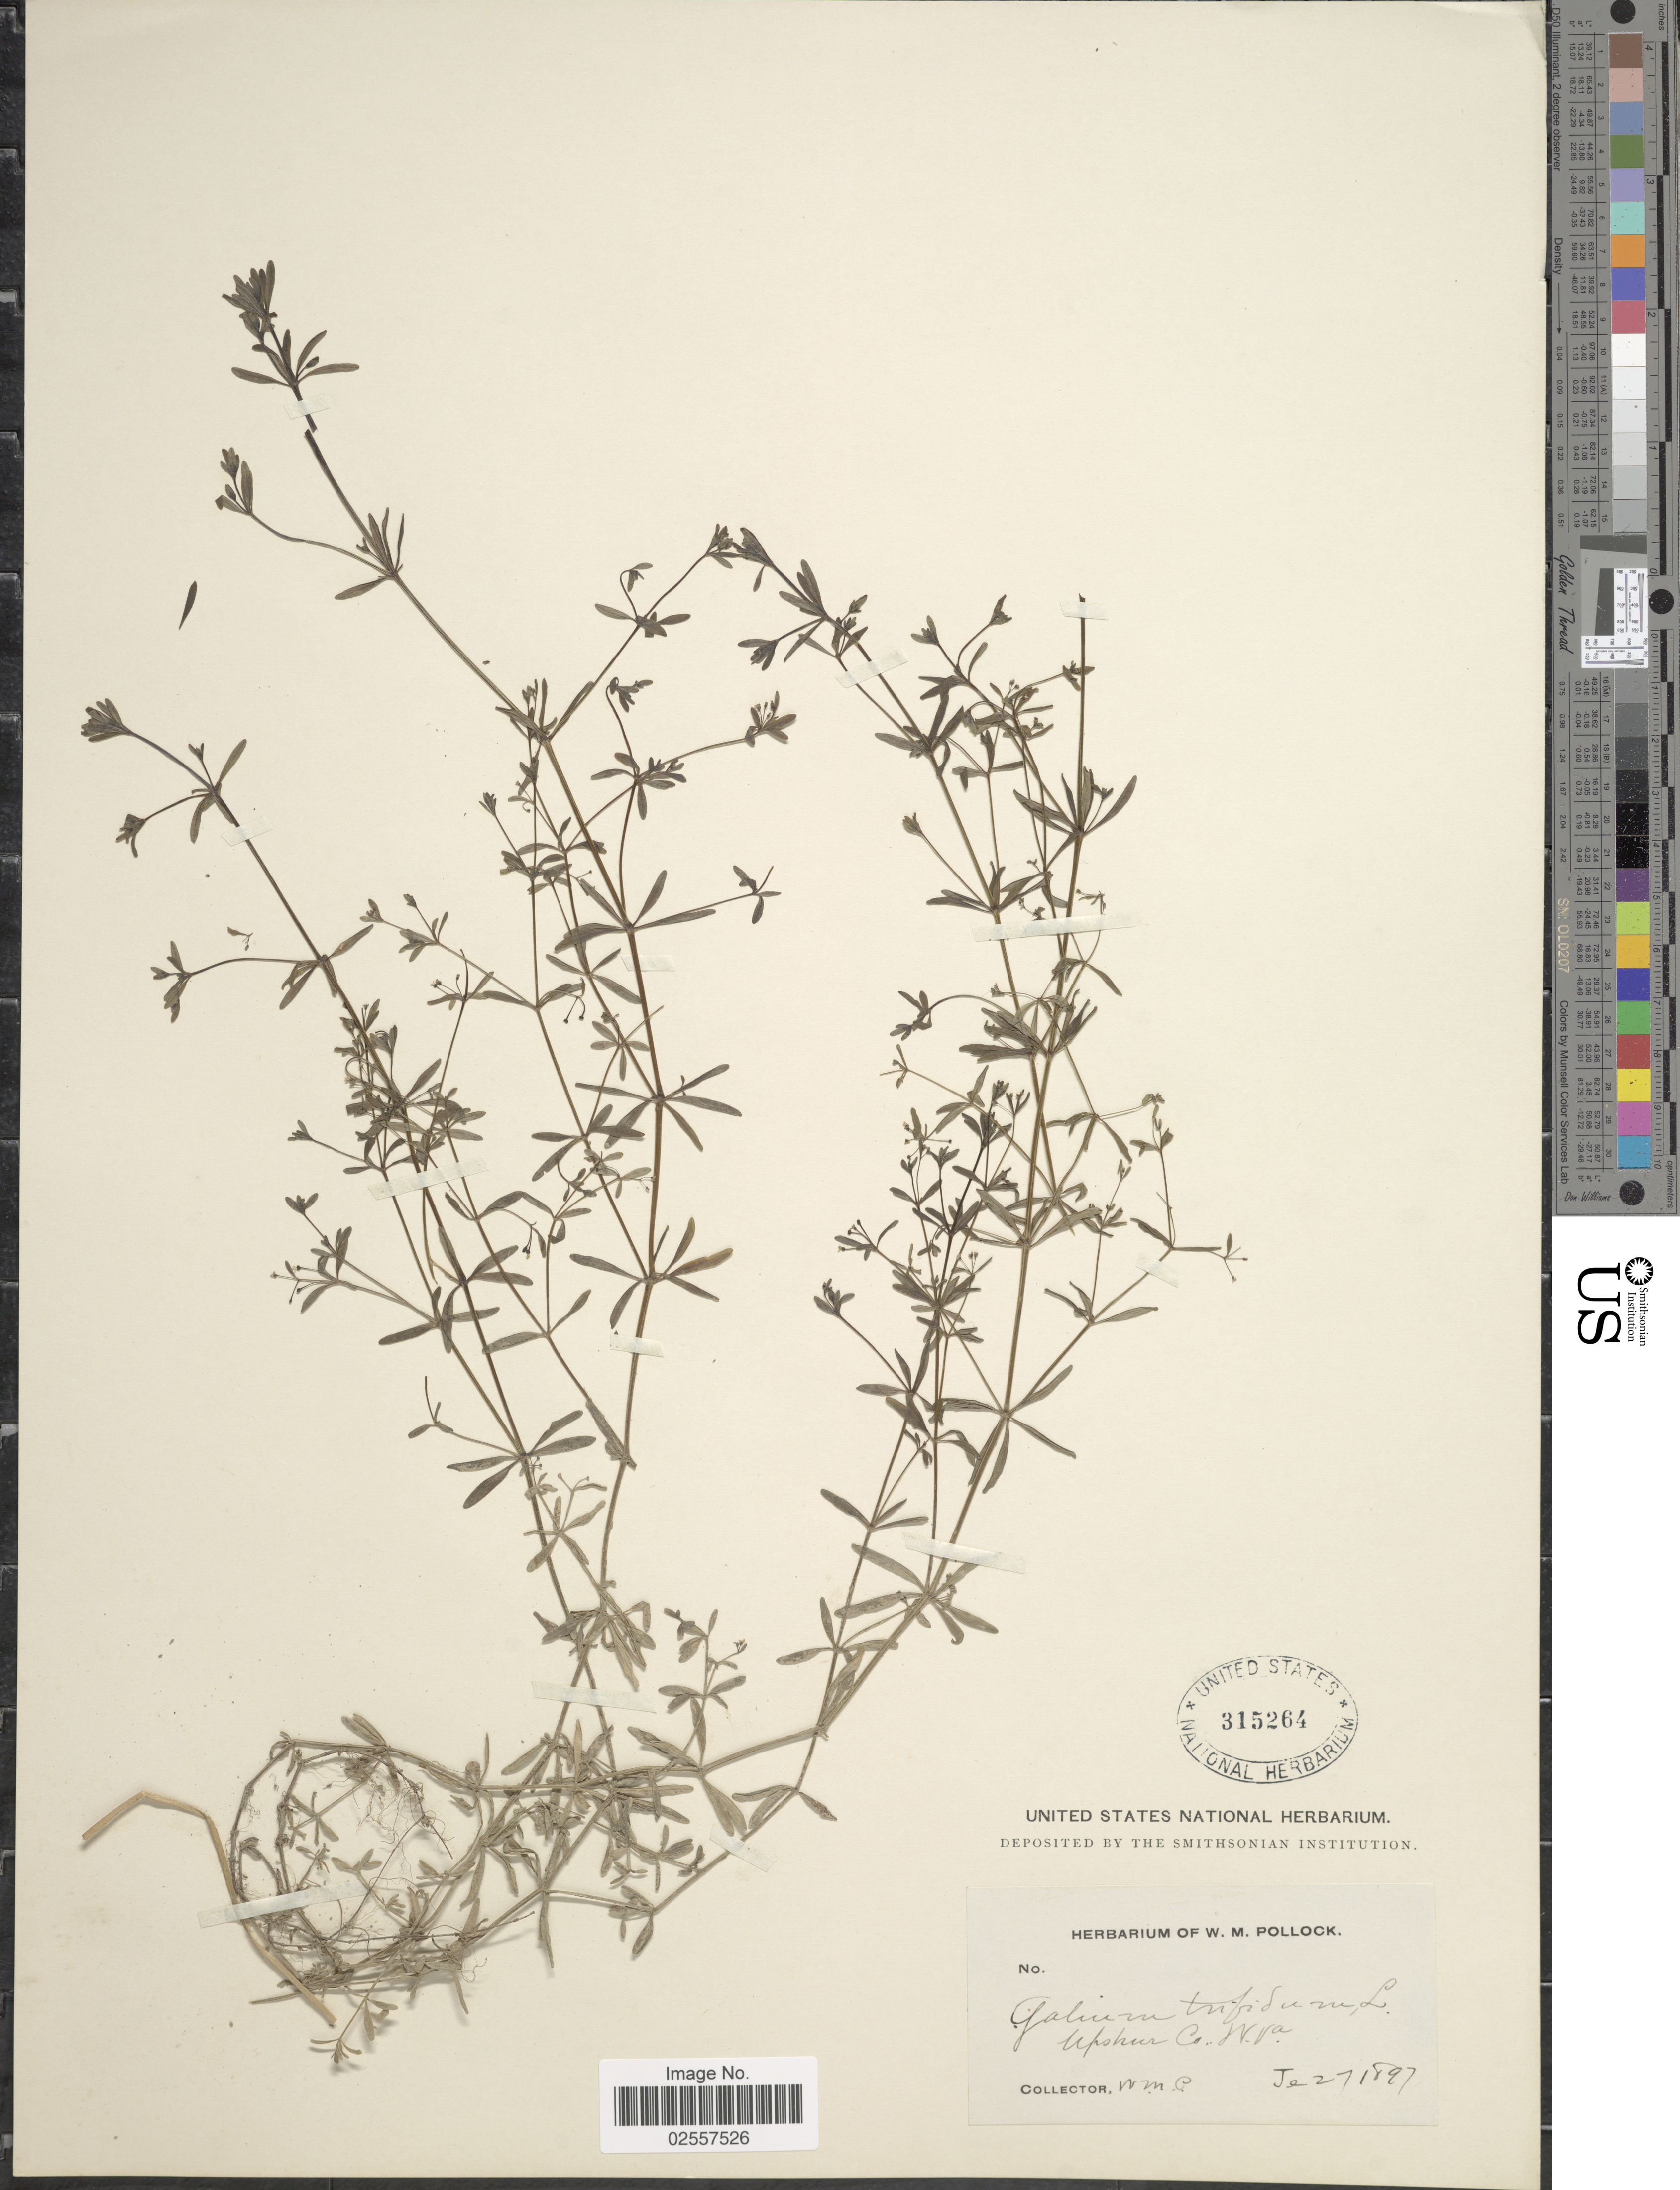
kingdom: Plantae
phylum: Tracheophyta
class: Magnoliopsida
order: Gentianales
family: Rubiaceae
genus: Galium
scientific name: Galium claytoni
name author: Michx.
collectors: W. M. Pollock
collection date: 1897-06-27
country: United States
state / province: West Virginia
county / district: Upshur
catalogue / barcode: US 315264